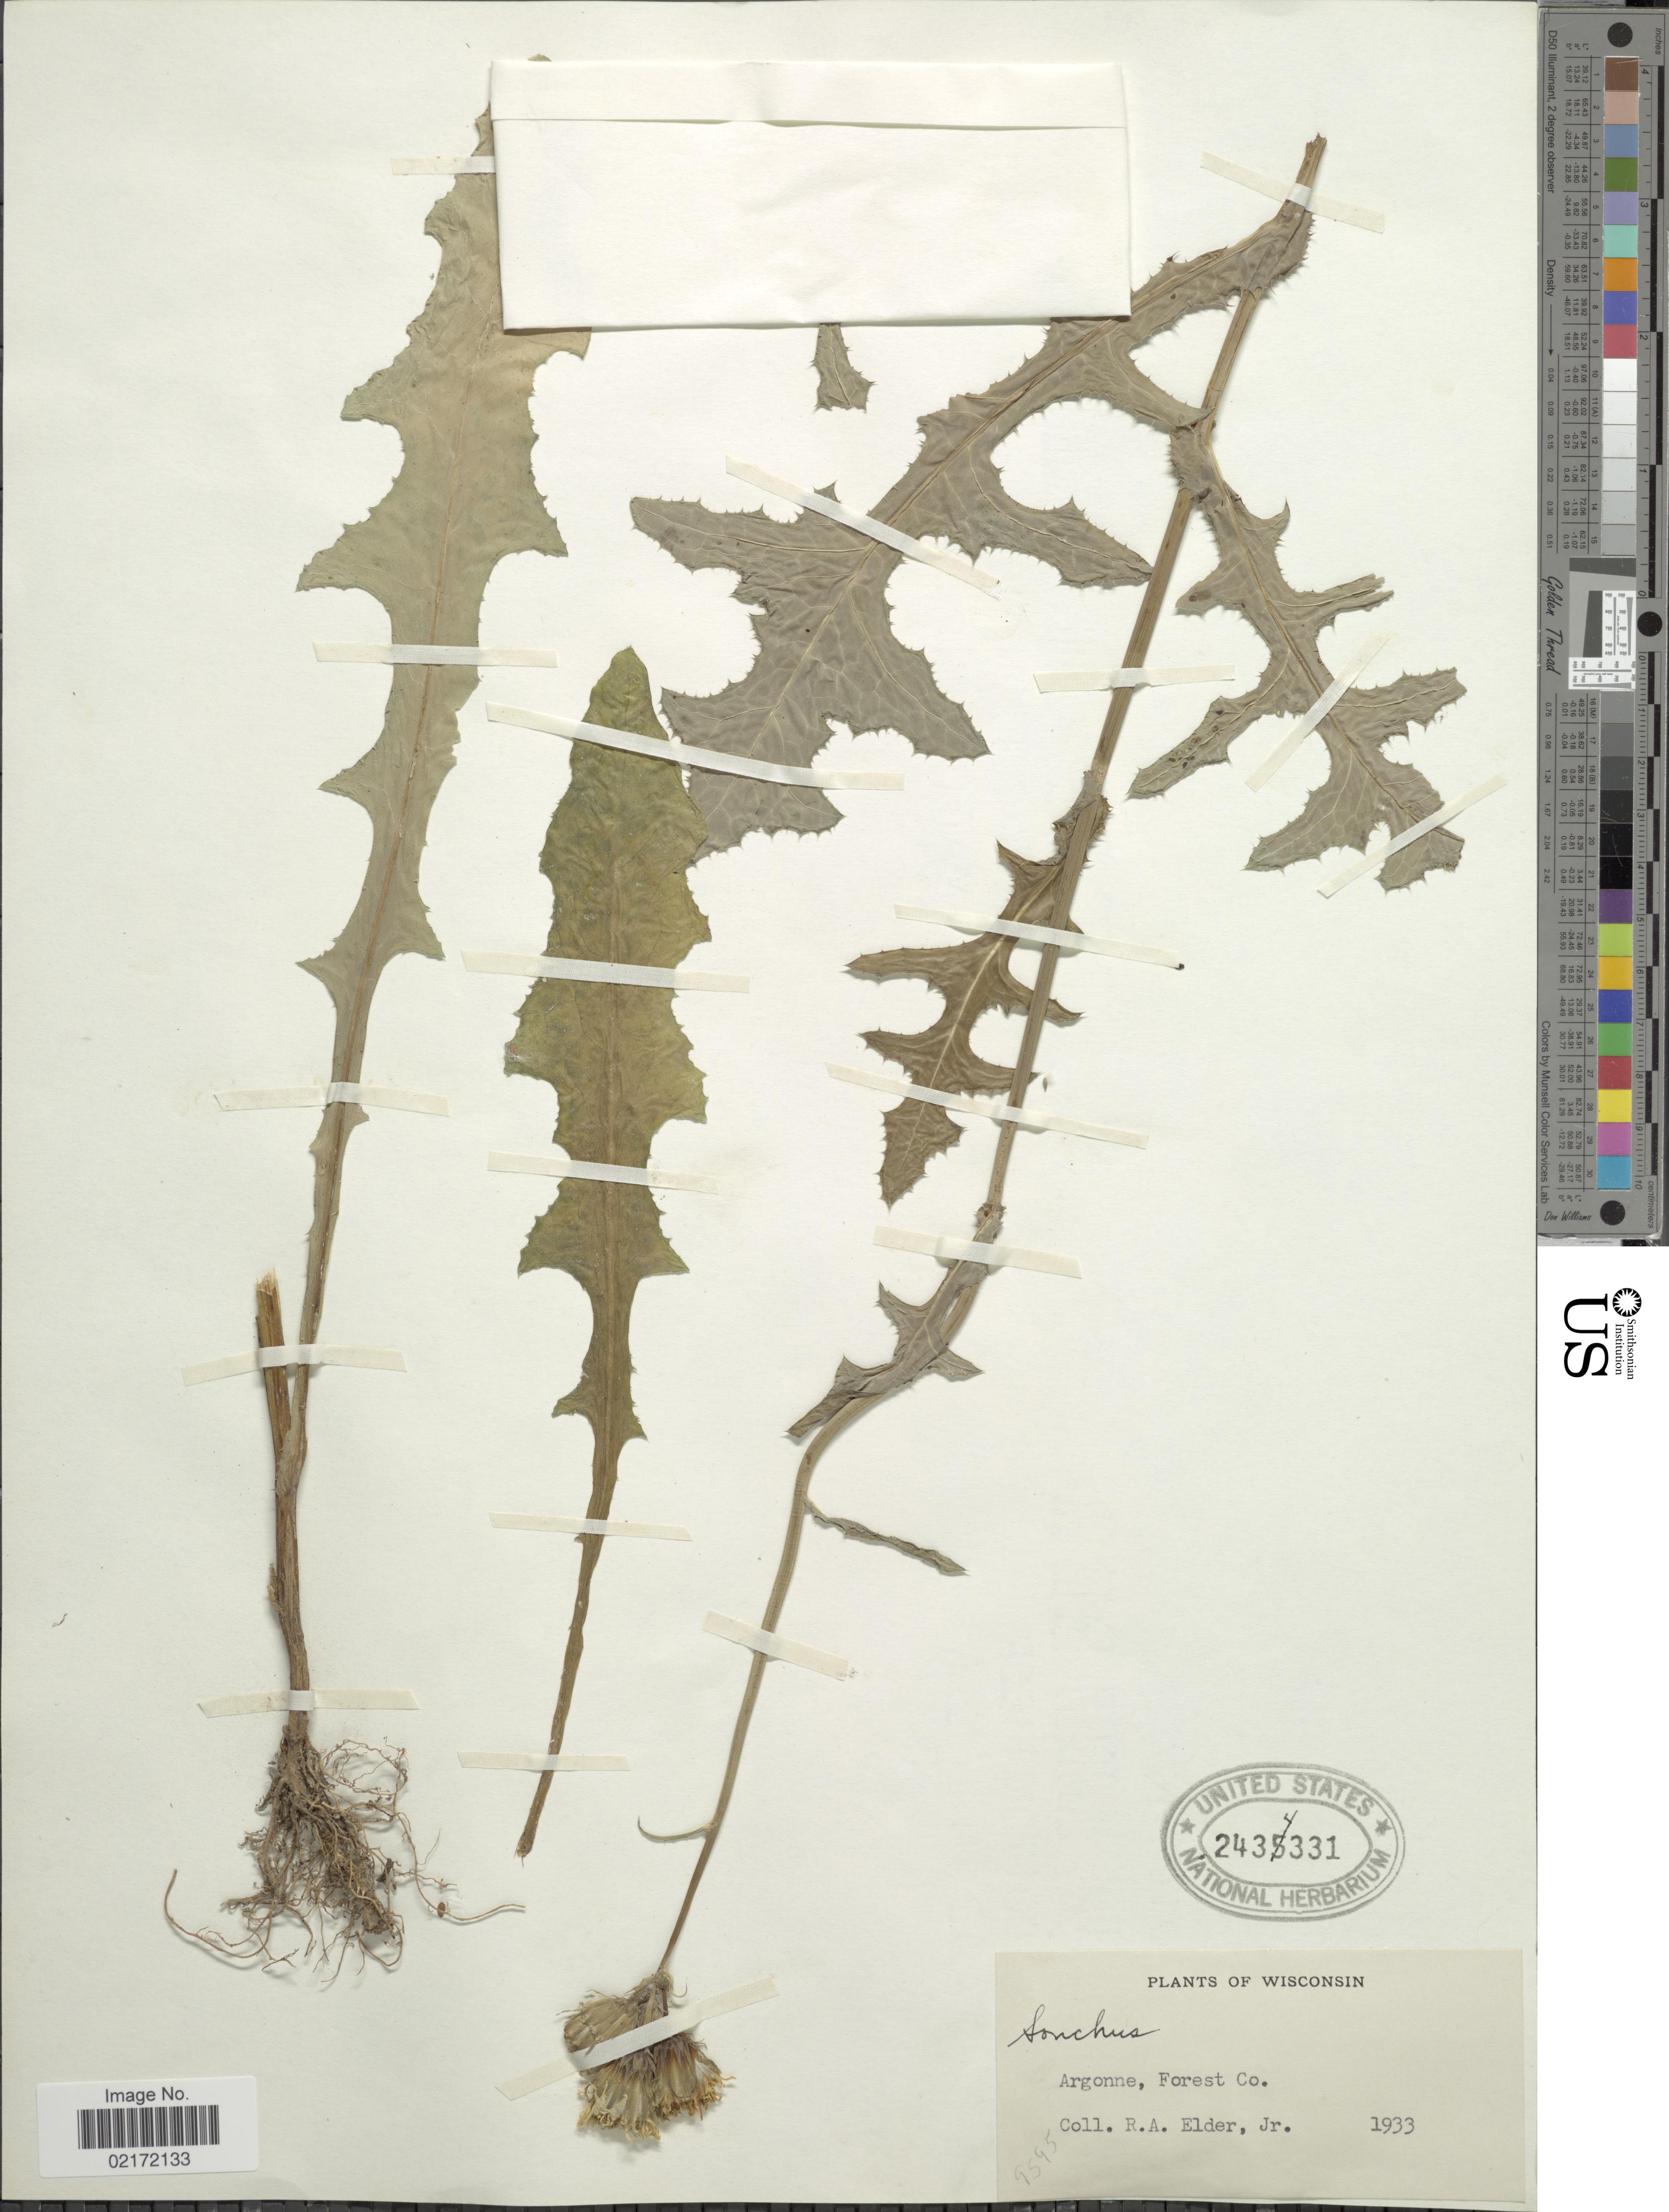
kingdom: Plantae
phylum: Tracheophyta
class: Magnoliopsida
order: Asterales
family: Asteraceae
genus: Sonchus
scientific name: Sonchus sp.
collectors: R. Elder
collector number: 9595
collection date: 1933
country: United States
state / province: Wisconsin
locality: Argonne, Forest Co.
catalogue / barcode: US 2434331